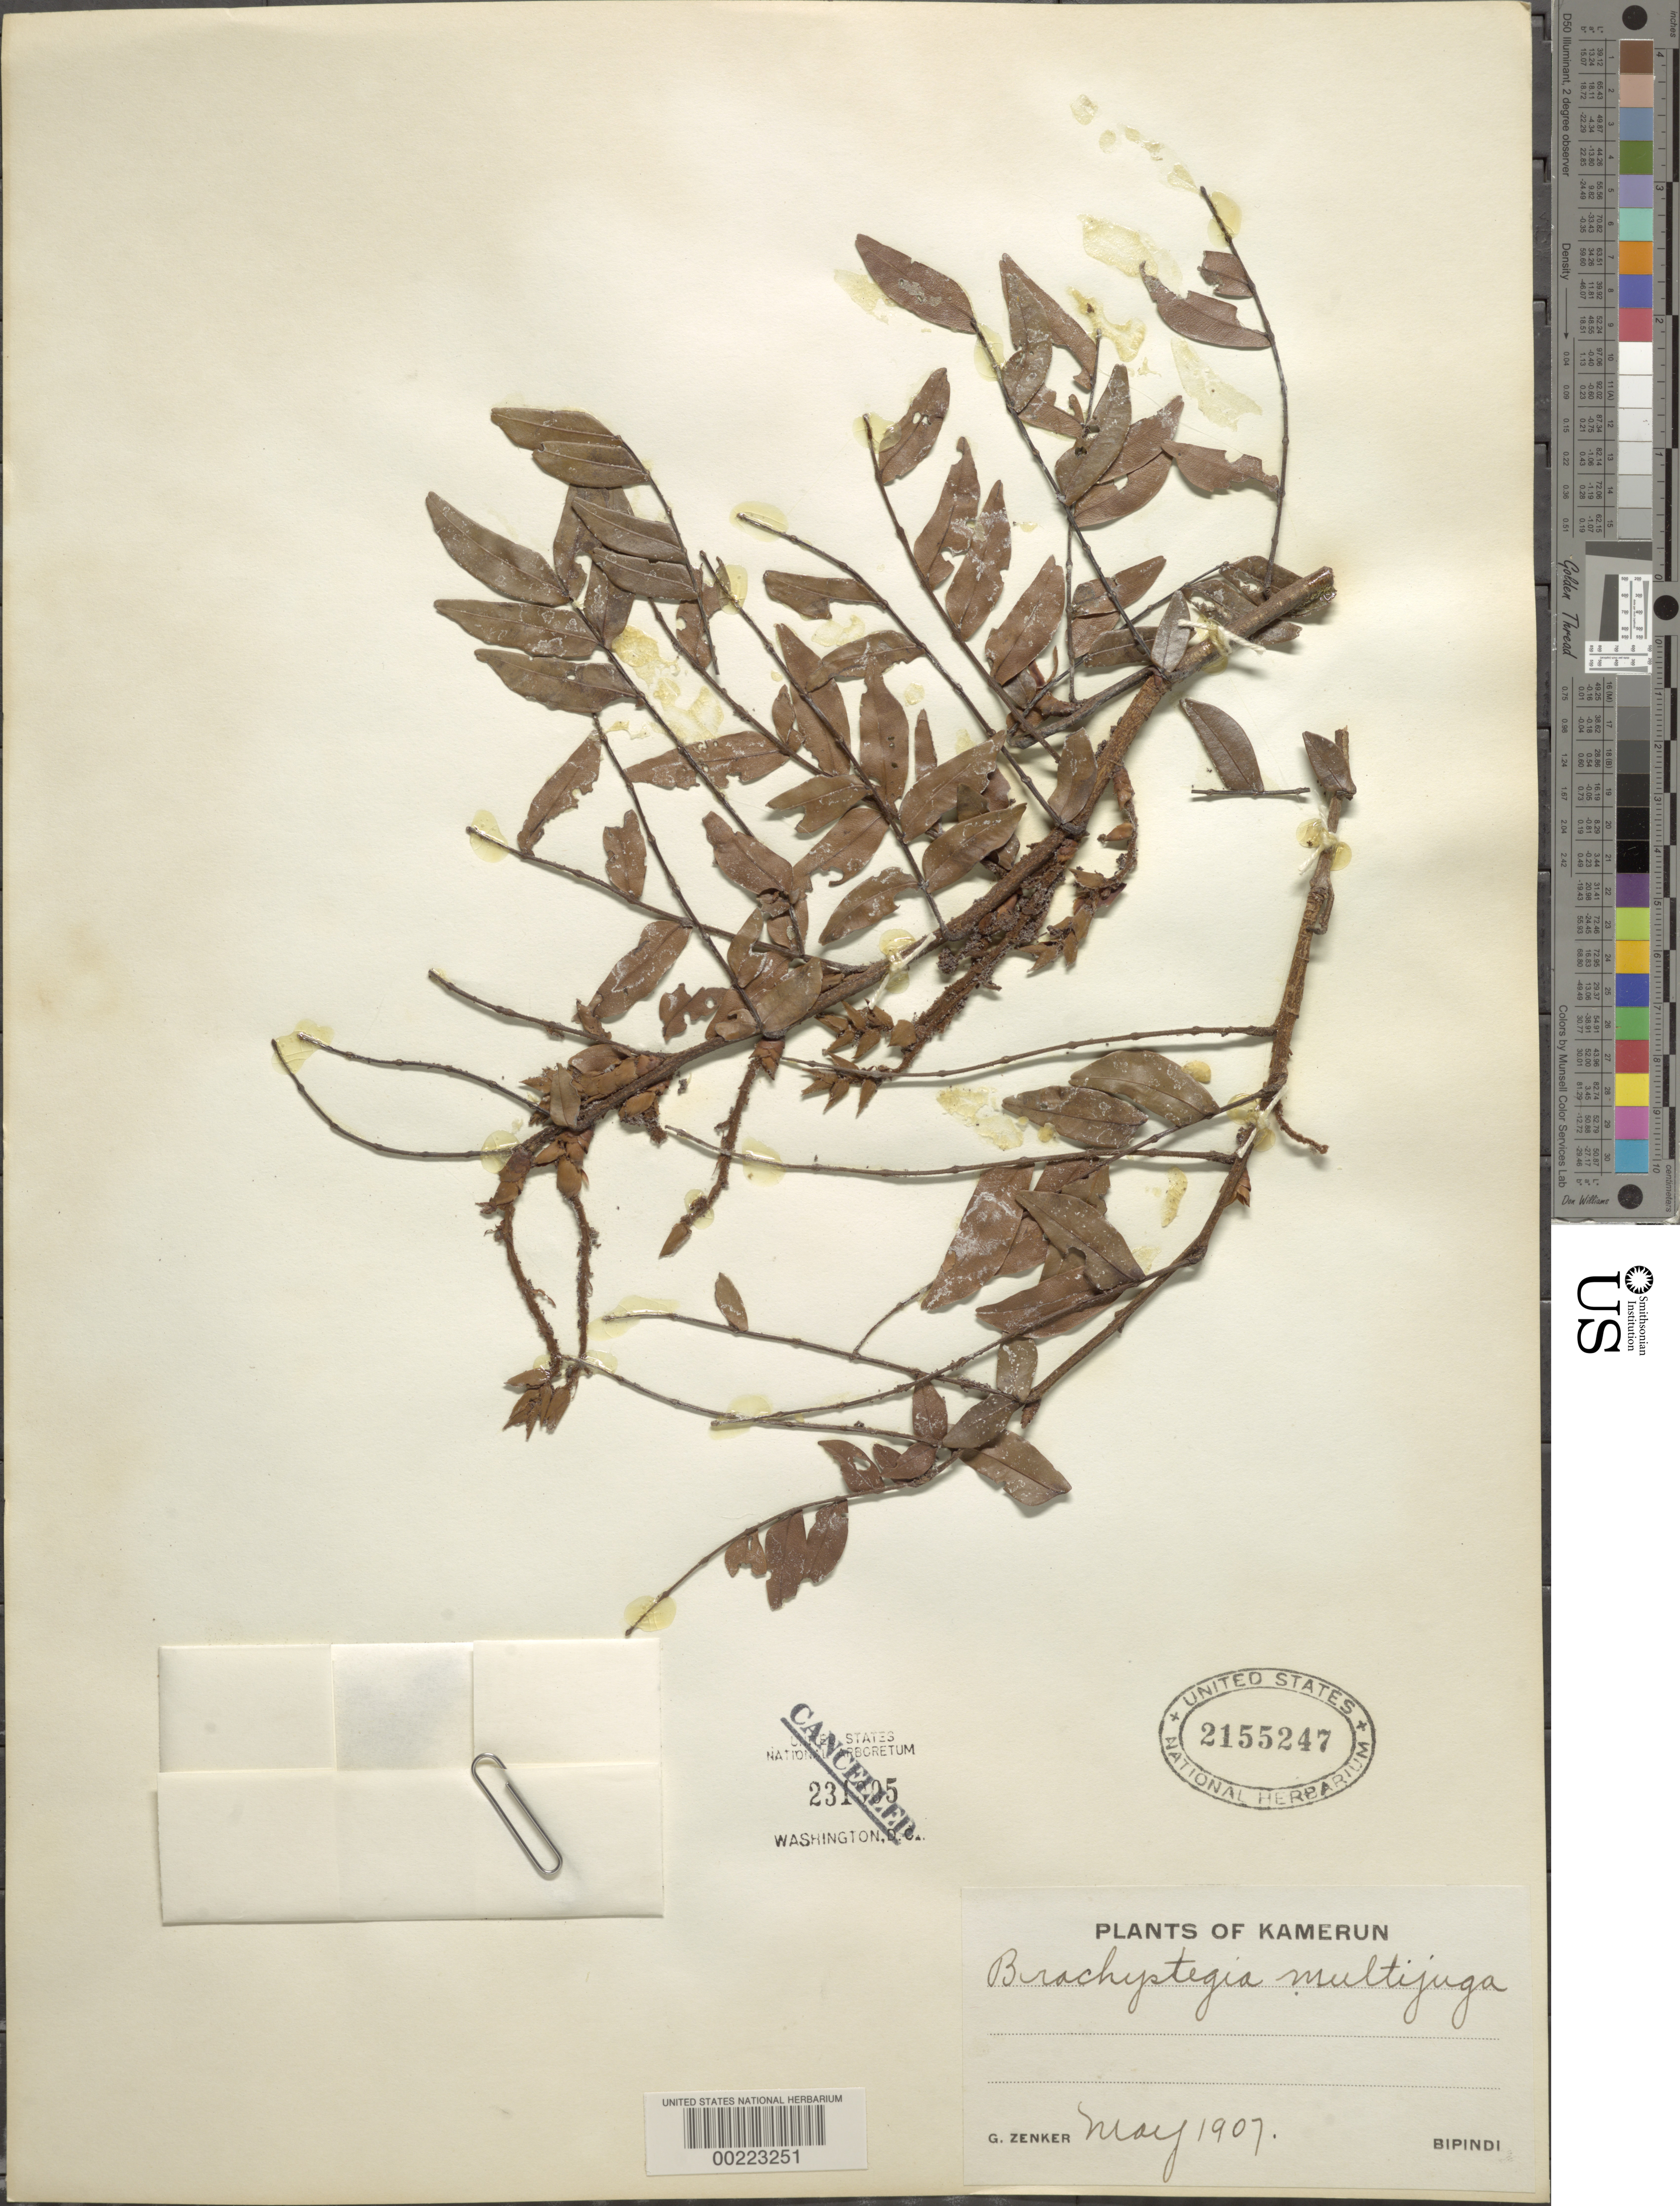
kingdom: Plantae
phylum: Tracheophyta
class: Magnoliopsida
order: Fabales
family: Fabaceae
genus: Brachystegia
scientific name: Brachystegia multijuga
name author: Harms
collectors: G. A. Zenker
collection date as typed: May 1907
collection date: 1907-05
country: Cameroon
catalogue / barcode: US 2155247